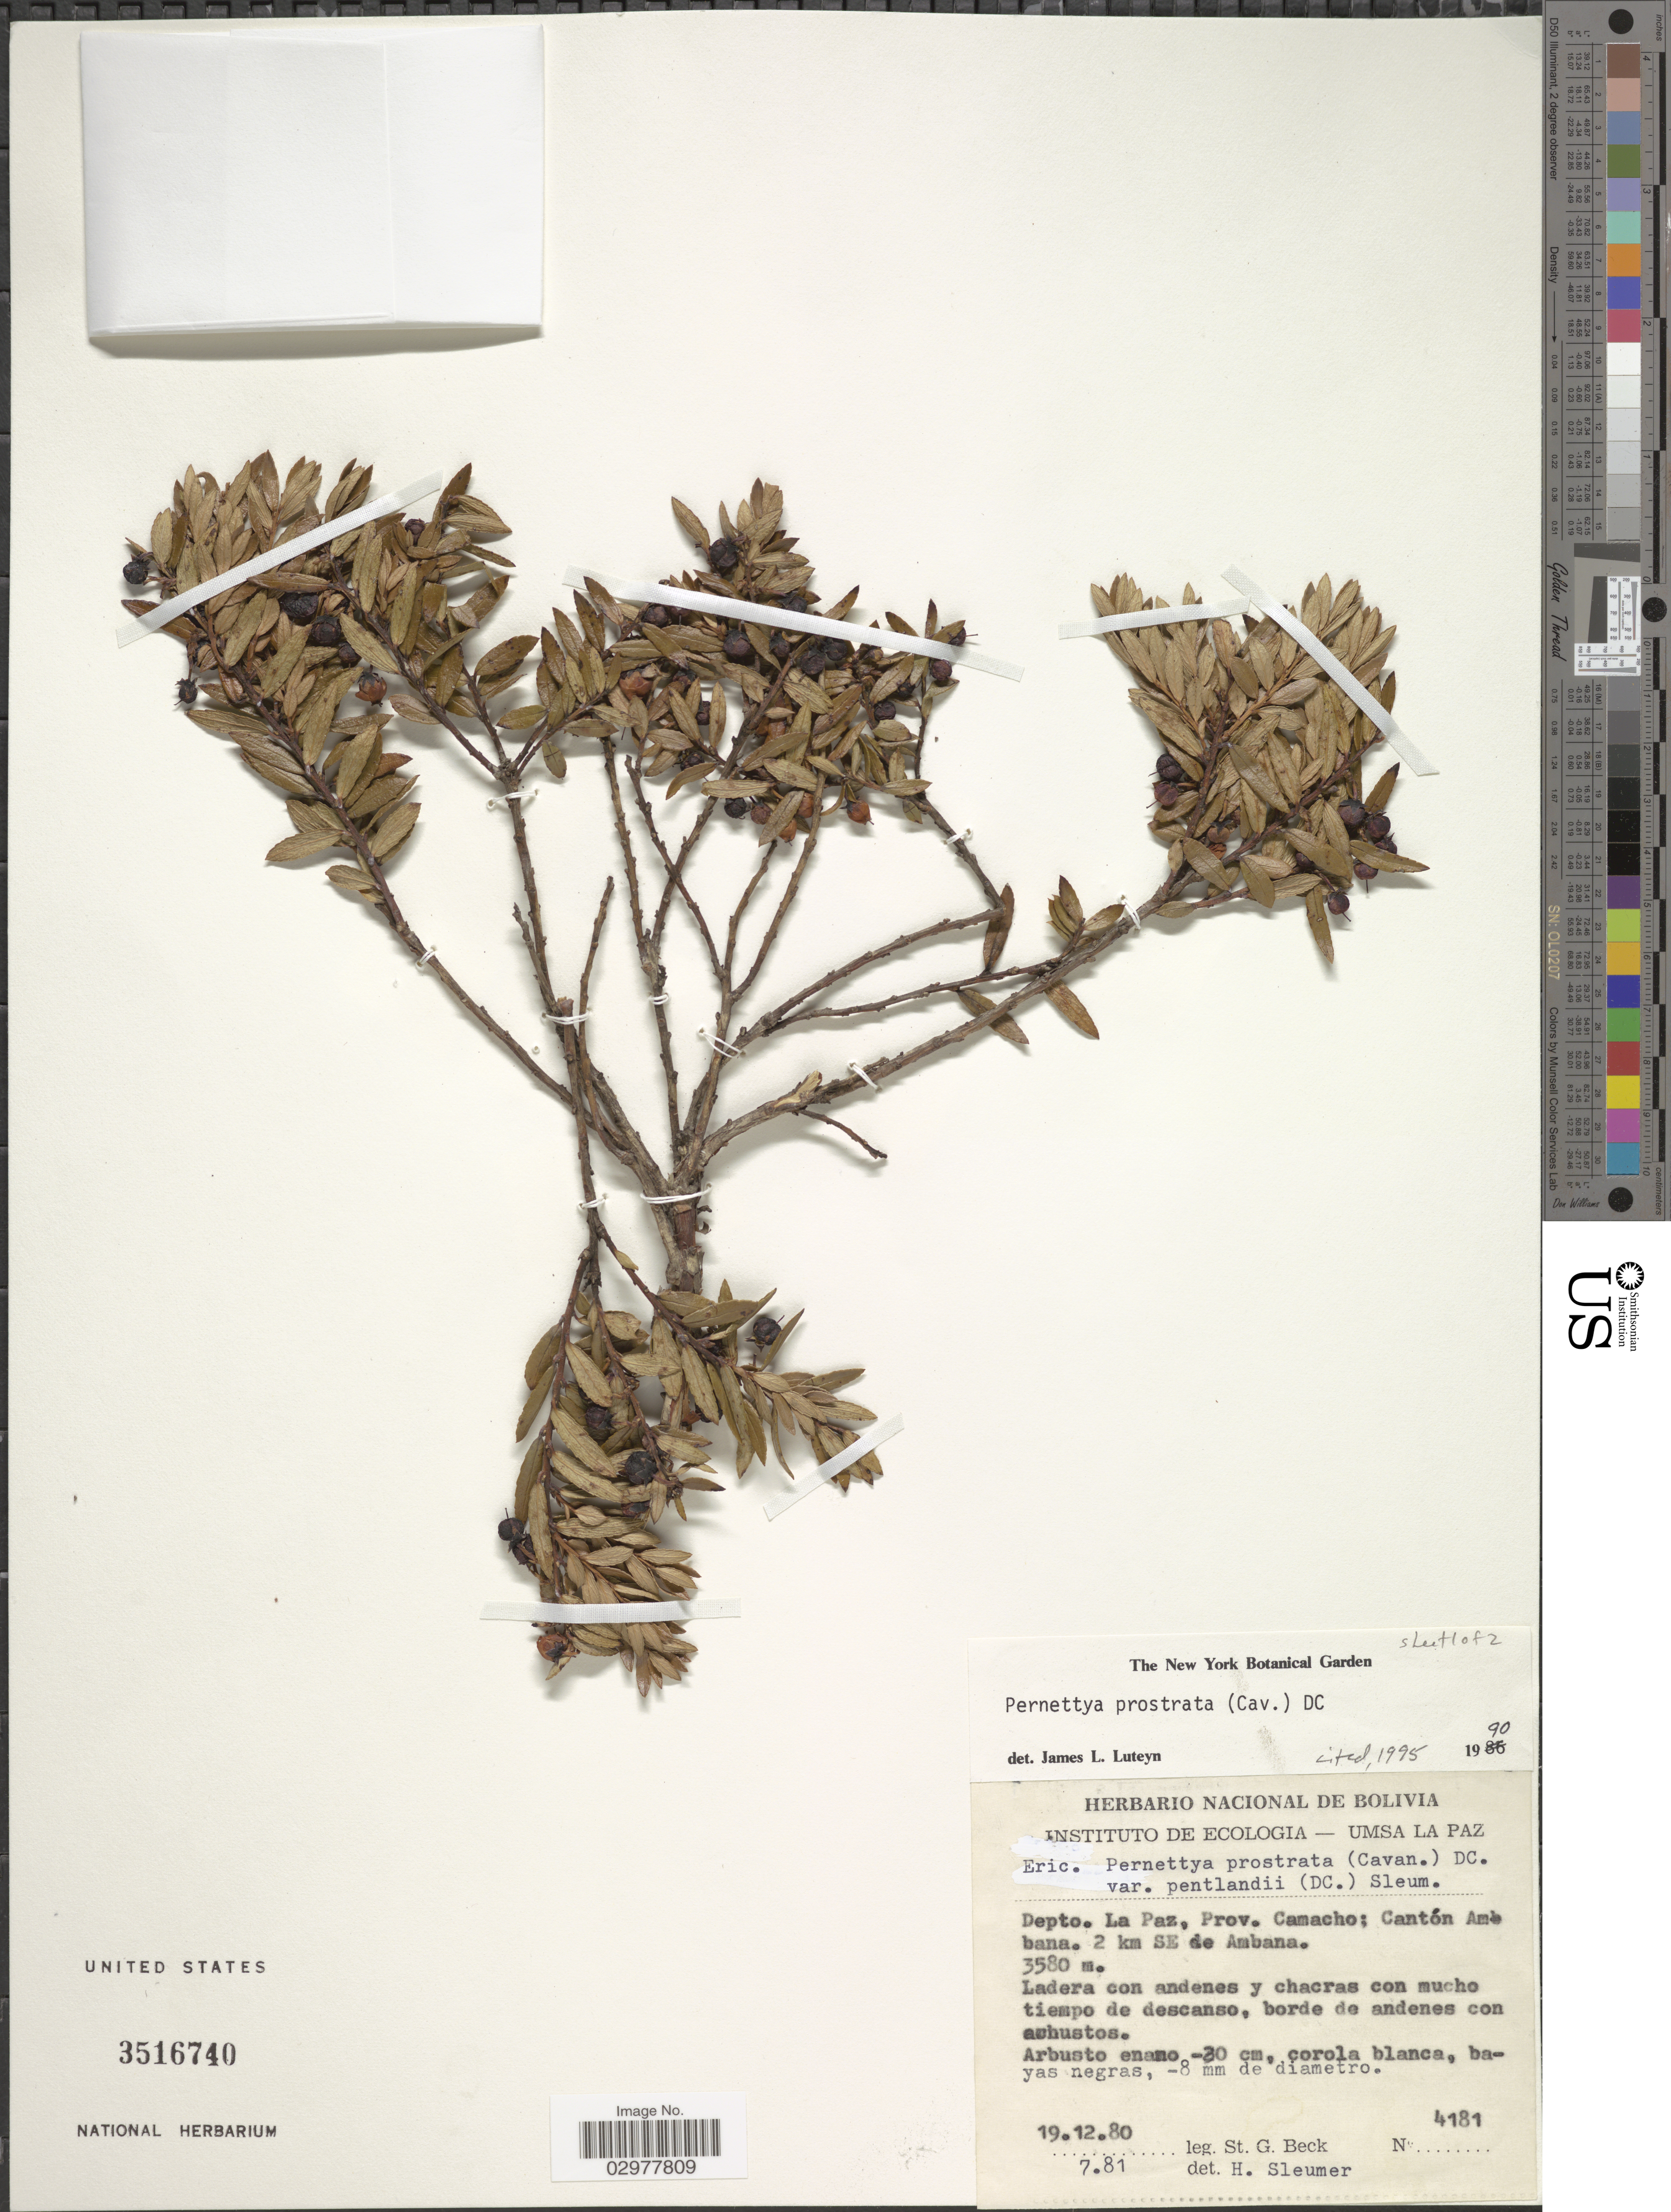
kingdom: Plantae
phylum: Tracheophyta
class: Magnoliopsida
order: Ericales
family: Ericaceae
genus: Pernettya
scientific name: Pernettya prostrata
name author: (Cav.) DC.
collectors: S. G. Beck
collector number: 4181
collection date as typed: Transcribed d/m/y: 19/12/80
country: Bolivia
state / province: La Paz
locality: Depto. La Paz, Prov. Camacho; Cantón Ambana. 2 km SE de Ambana.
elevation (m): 3580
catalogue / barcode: US 3516740